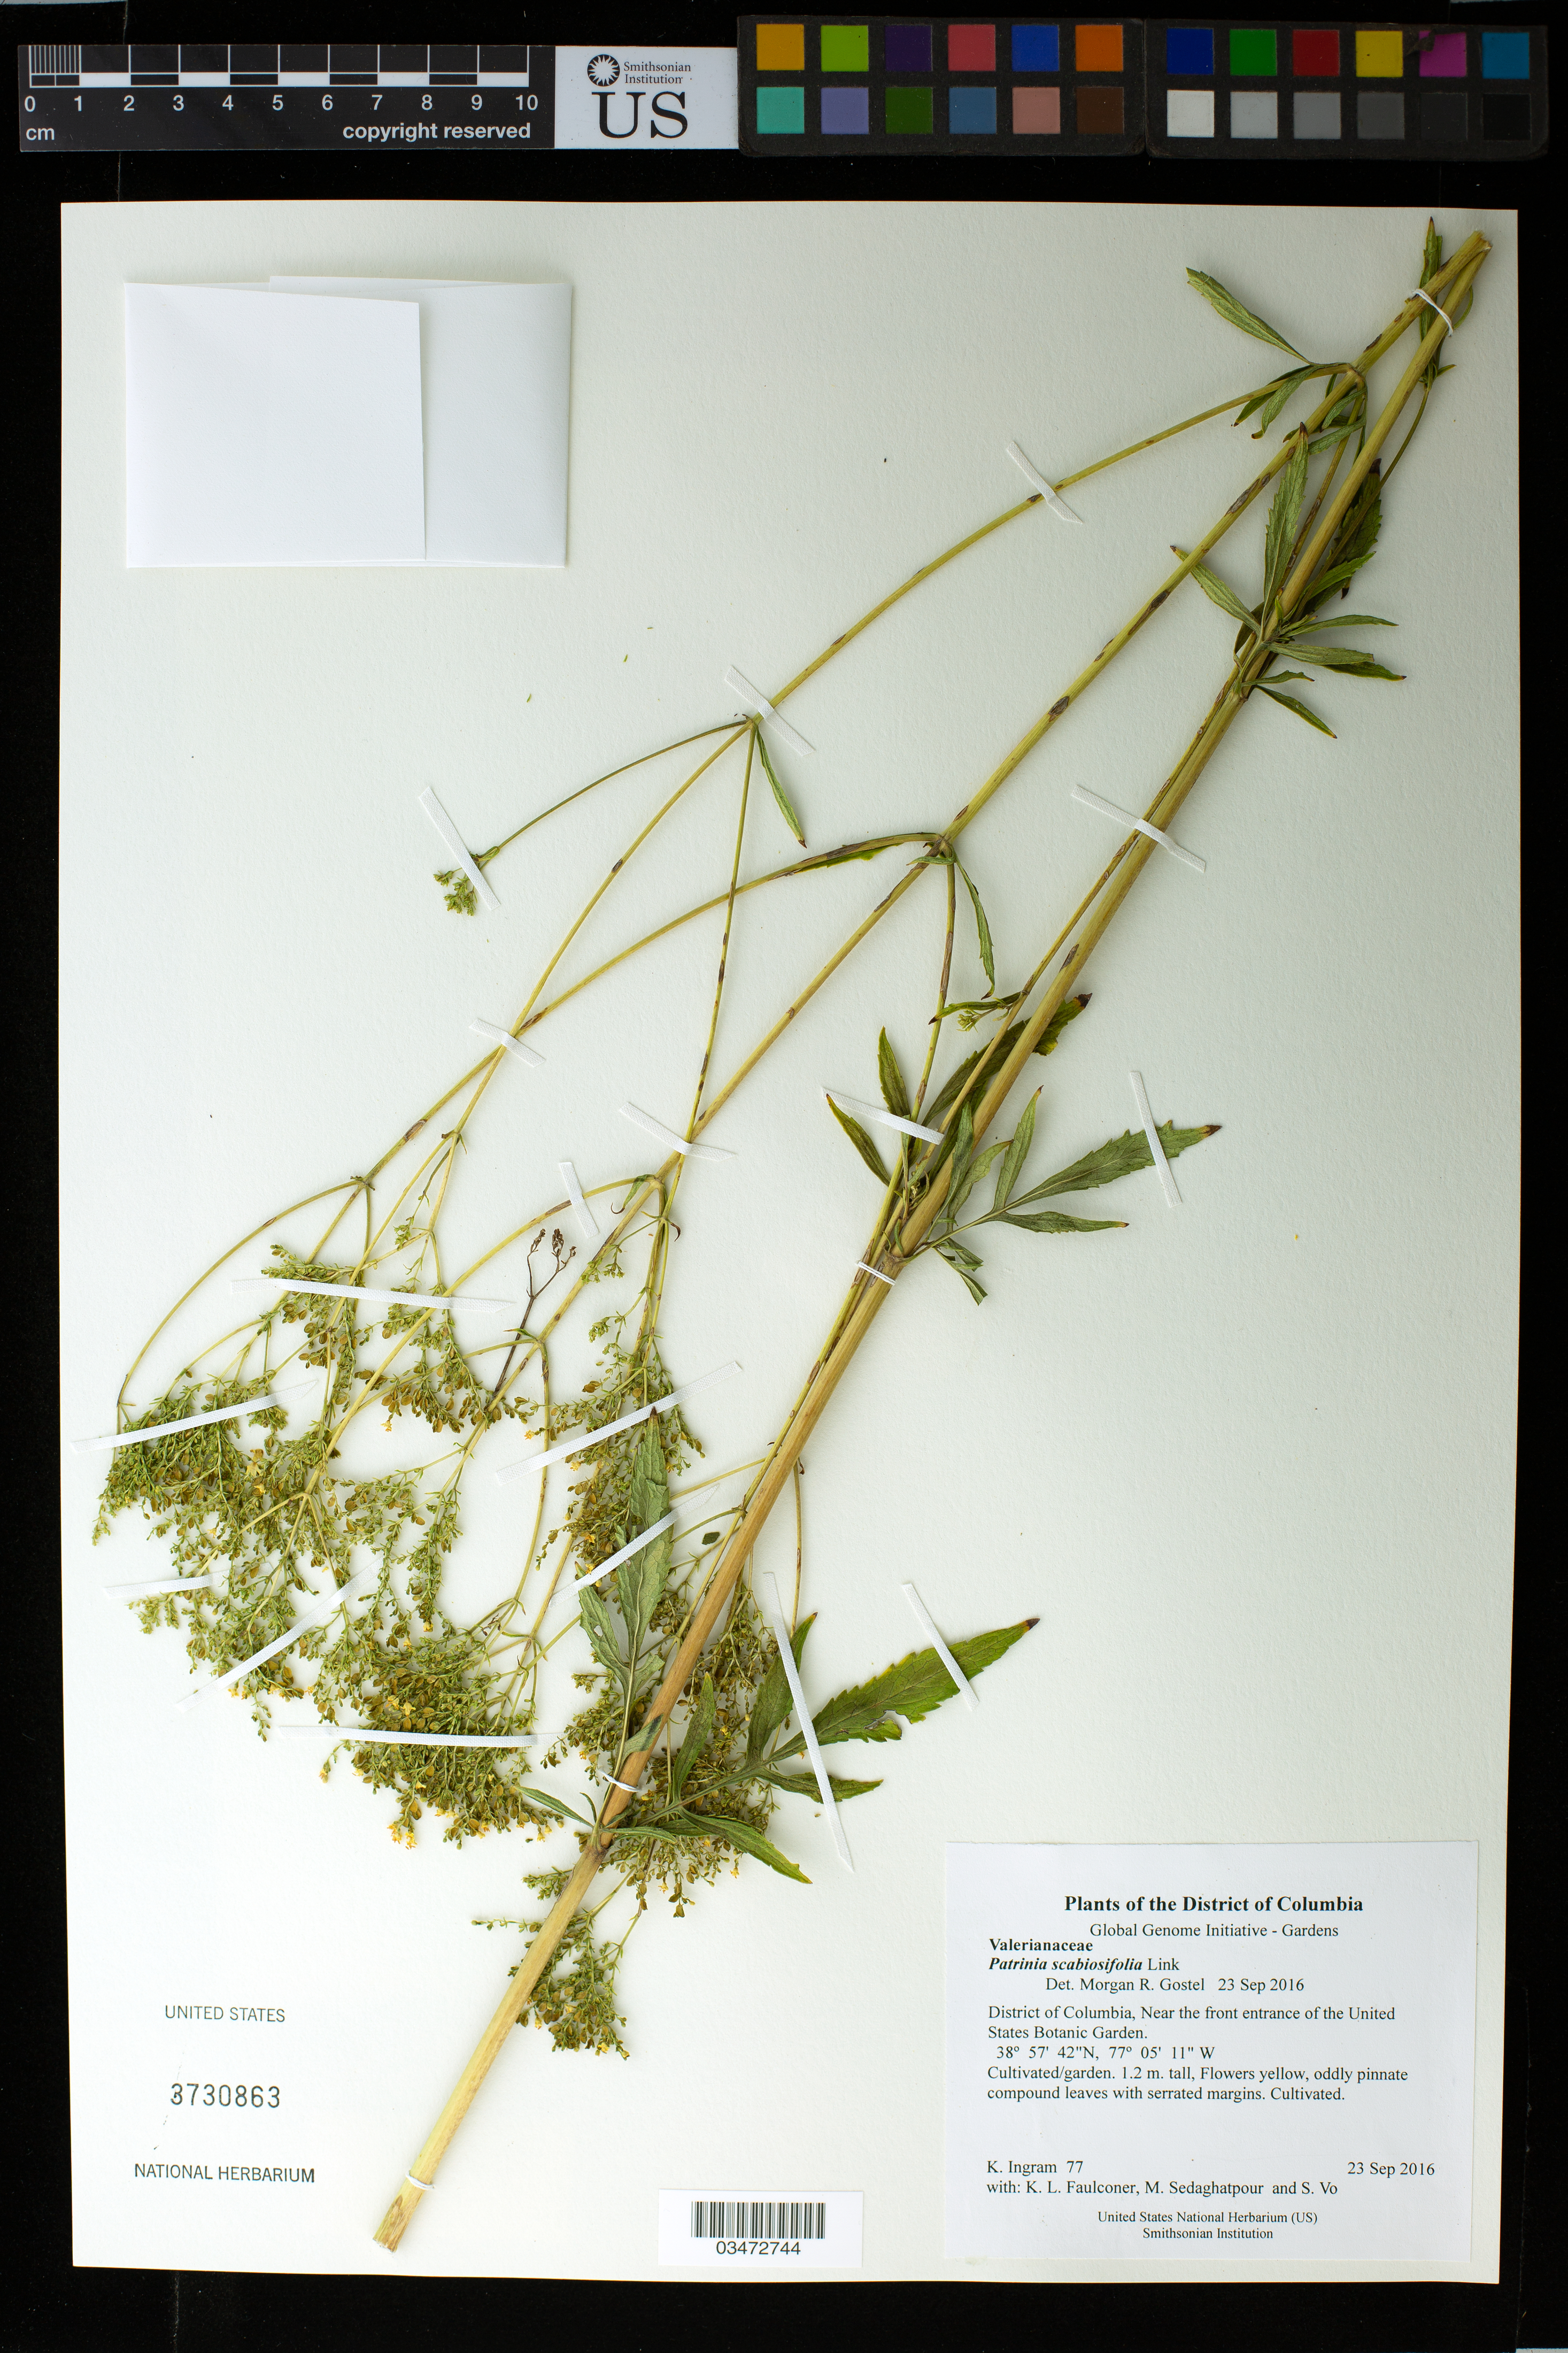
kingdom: Plantae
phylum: Tracheophyta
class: Magnoliopsida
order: Dipsacales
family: Caprifoliaceae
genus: Patrinia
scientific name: Patrinia scabiosifolia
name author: Link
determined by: Gostel, M. R.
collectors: K. S. Ingram, K. L. Faulconer, M. Sedaghatpour & S. Vo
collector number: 77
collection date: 2016-09-23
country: United States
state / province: District of Columbia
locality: Near the front entrance of the United States Botanic Garden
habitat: Cultivated/garden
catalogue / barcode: US 3730863